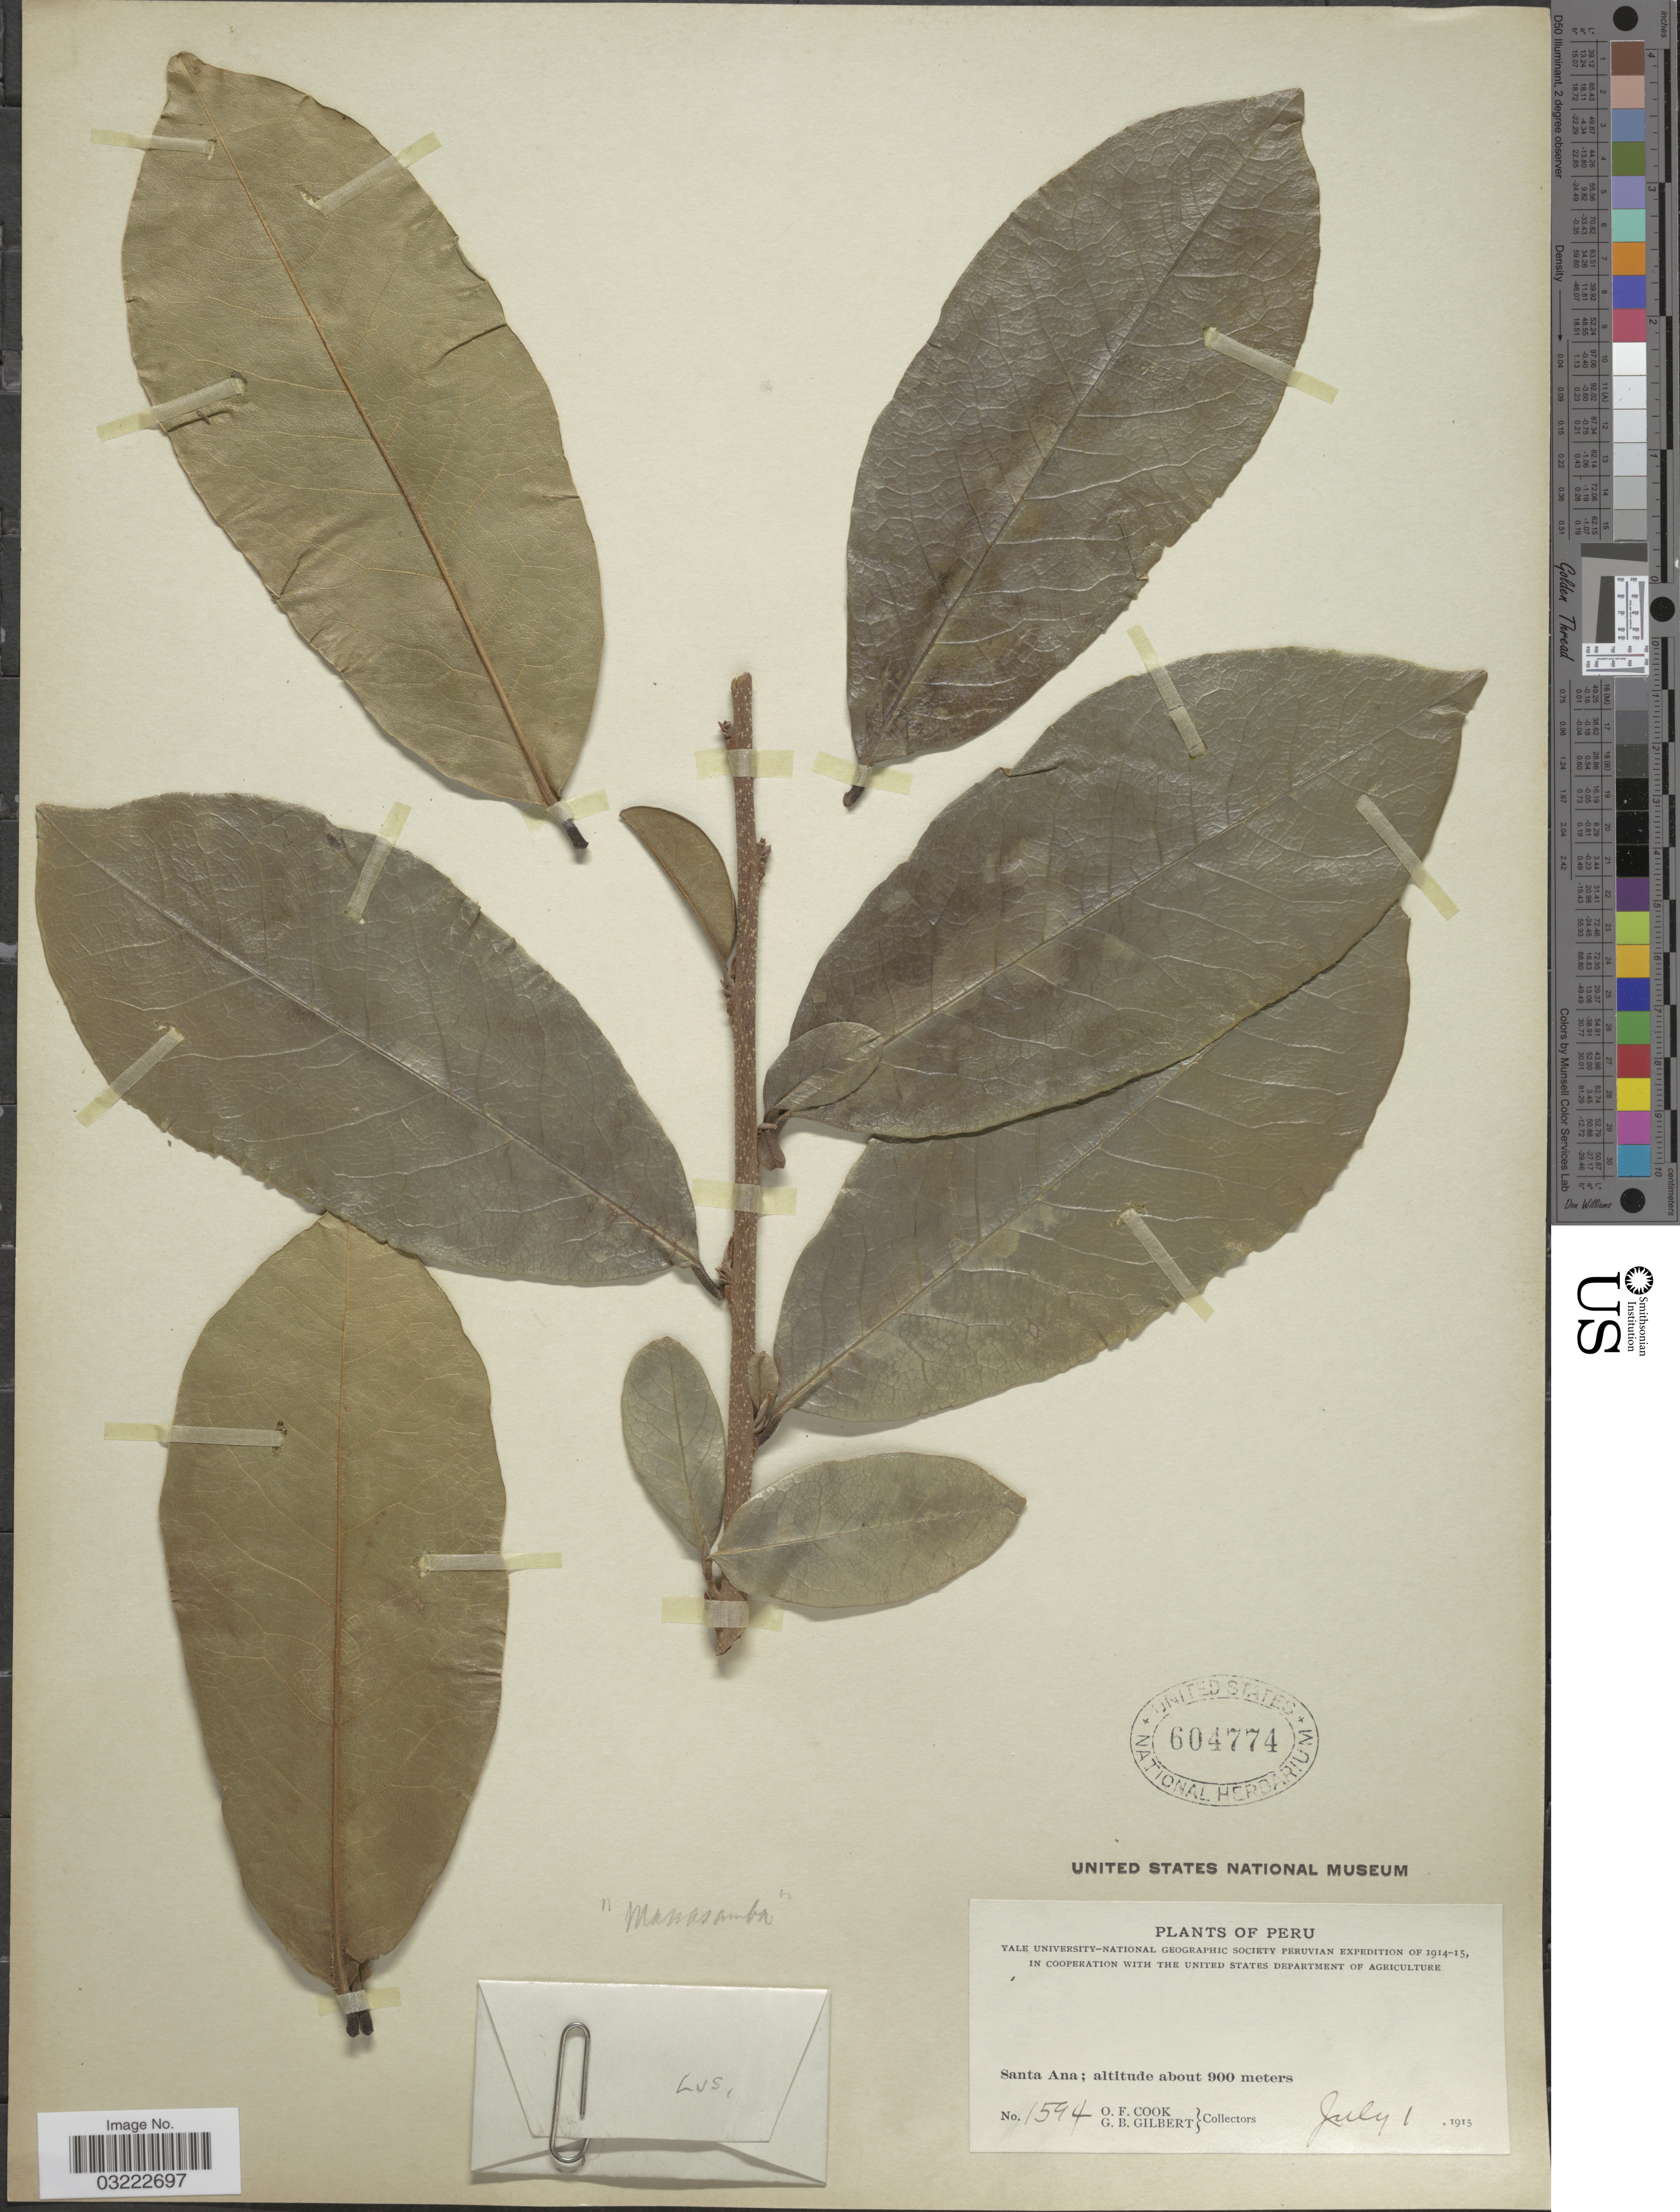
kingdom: Plantae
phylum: Tracheophyta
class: Magnoliopsida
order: Magnoliales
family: Annonaceae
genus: Annona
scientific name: Annona sp.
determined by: Maas, P. J. M.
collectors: O. F. Cook & G. B. Gilbert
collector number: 1594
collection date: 1915-07-01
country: Peru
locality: Santa Ana.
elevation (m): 900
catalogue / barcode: US 604774